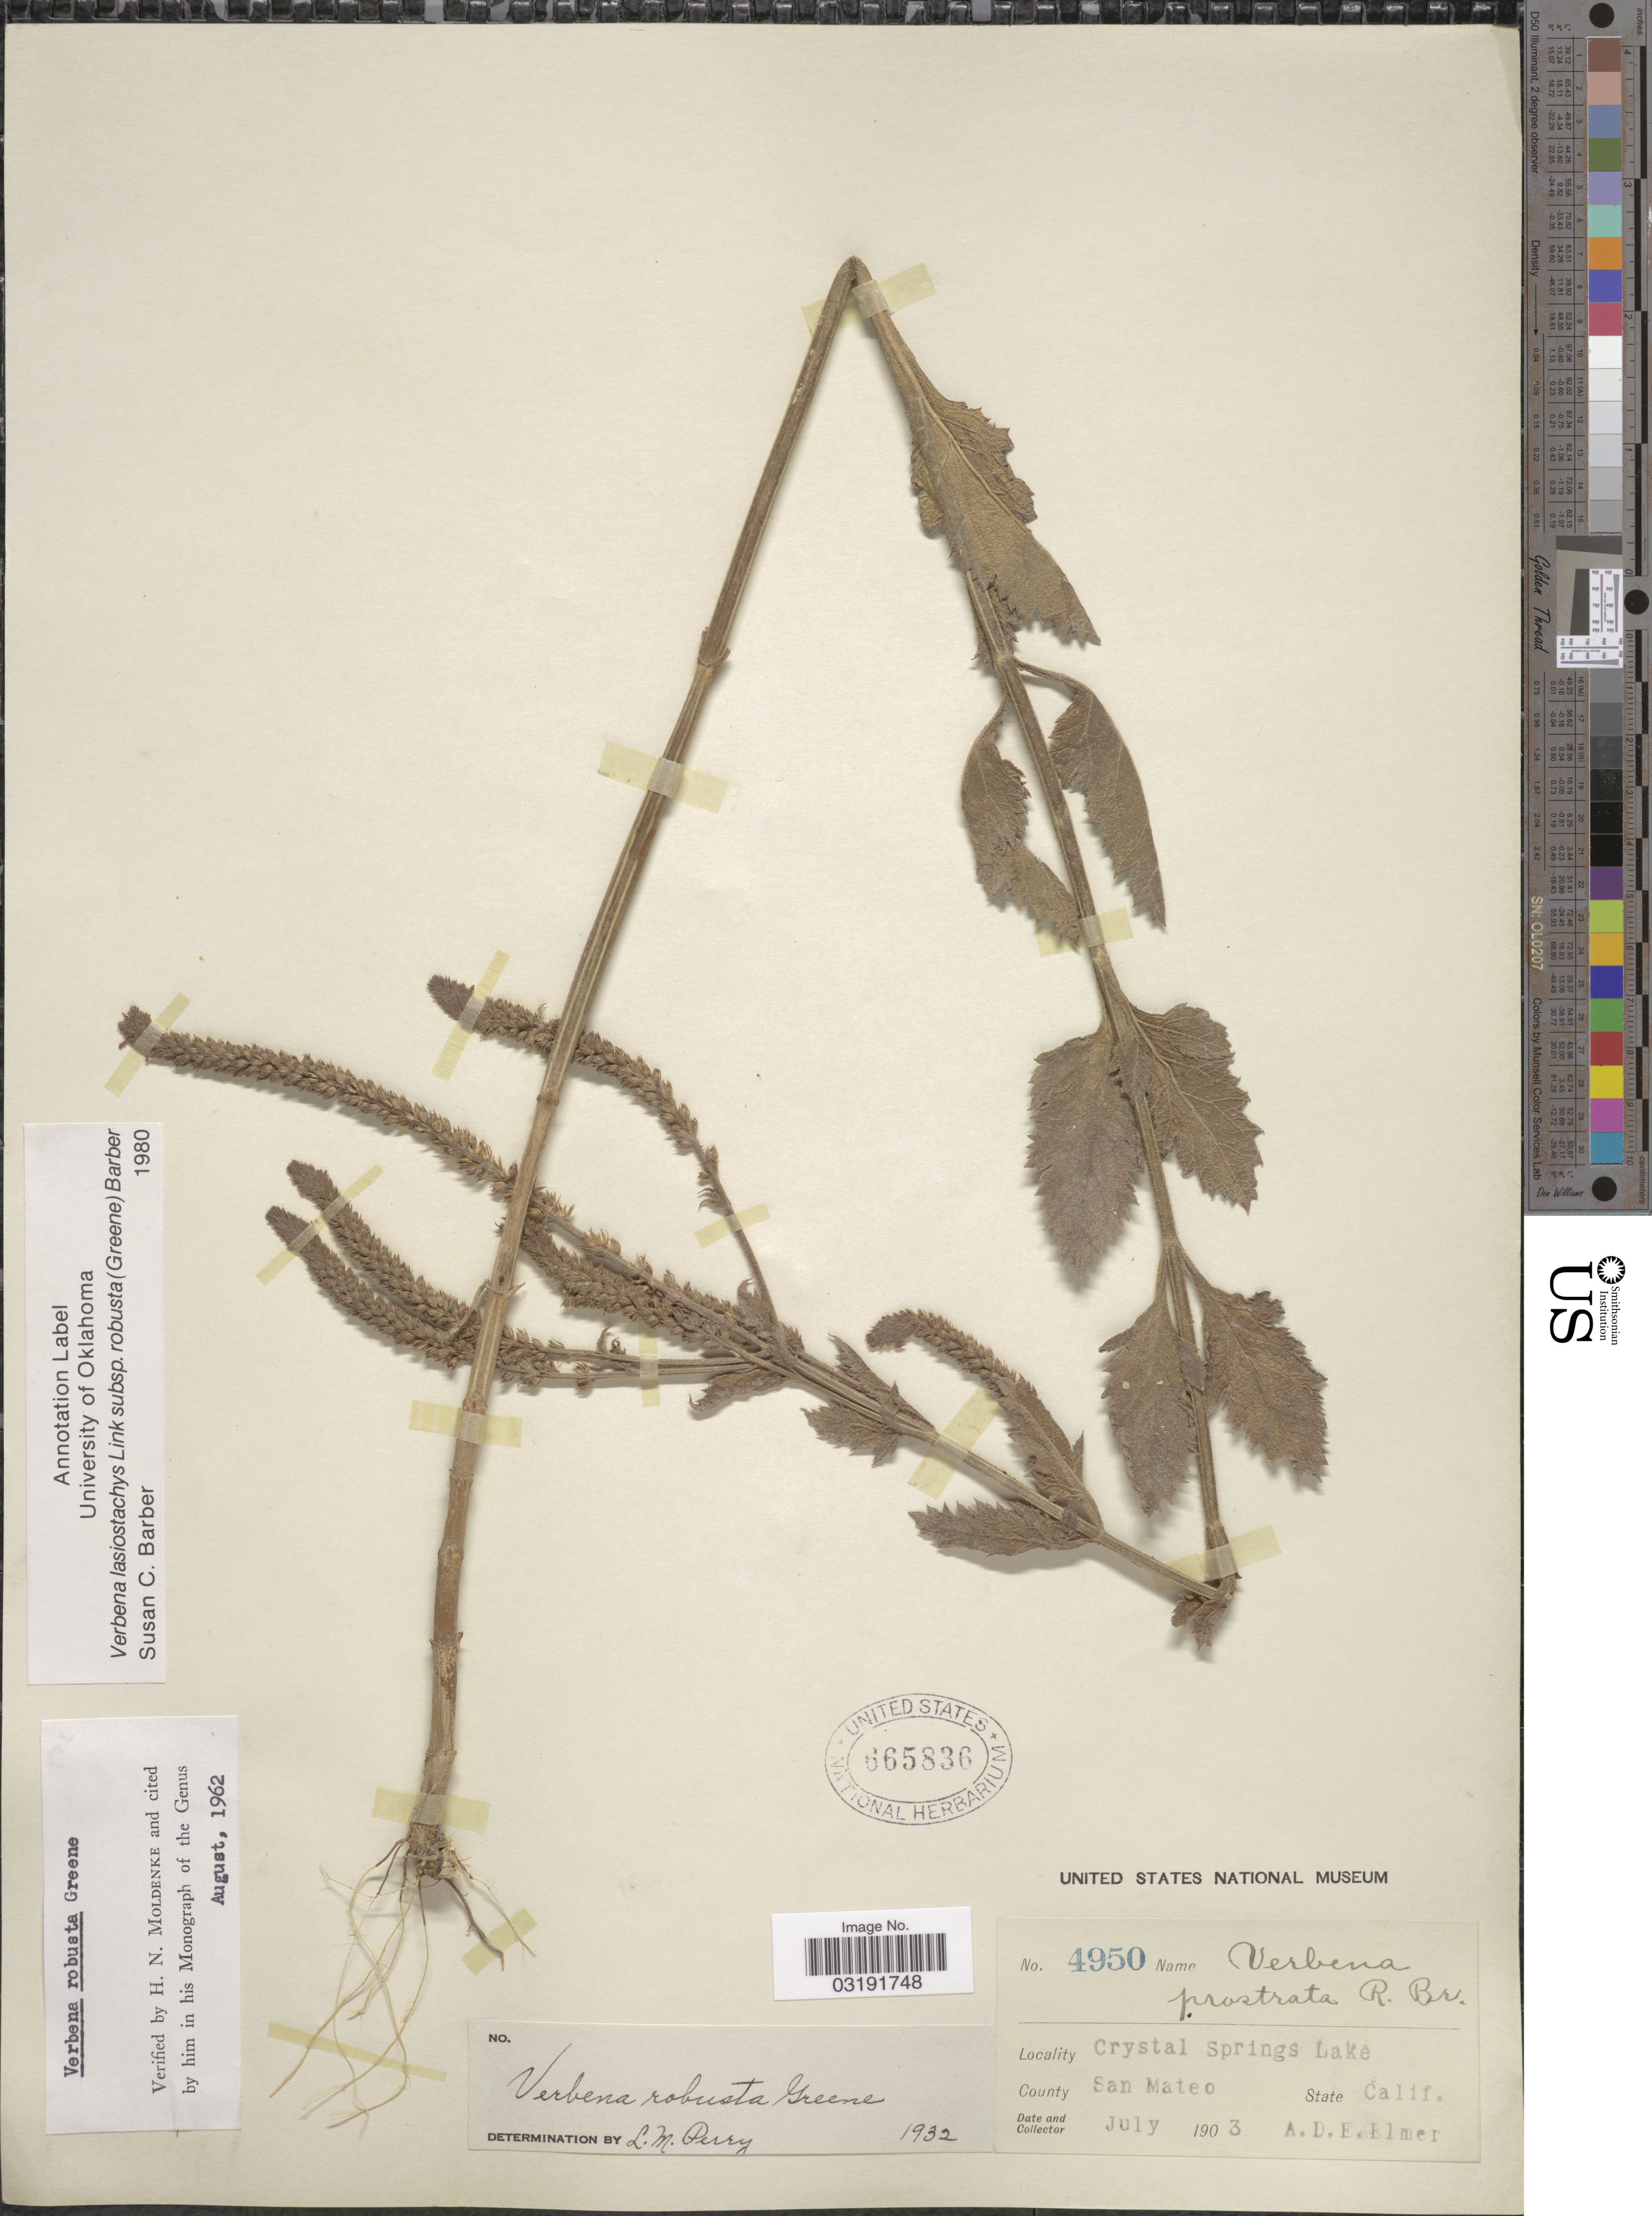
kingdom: Plantae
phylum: Tracheophyta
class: Magnoliopsida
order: Lamiales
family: Verbenaceae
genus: Verbena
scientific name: Verbena lasiostachys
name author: Link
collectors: A. D. E. Elmer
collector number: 4950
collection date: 1903-07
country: United States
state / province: California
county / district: San Mateo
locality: Crystal Springs Lake. County San Mateo.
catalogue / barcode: US 665836